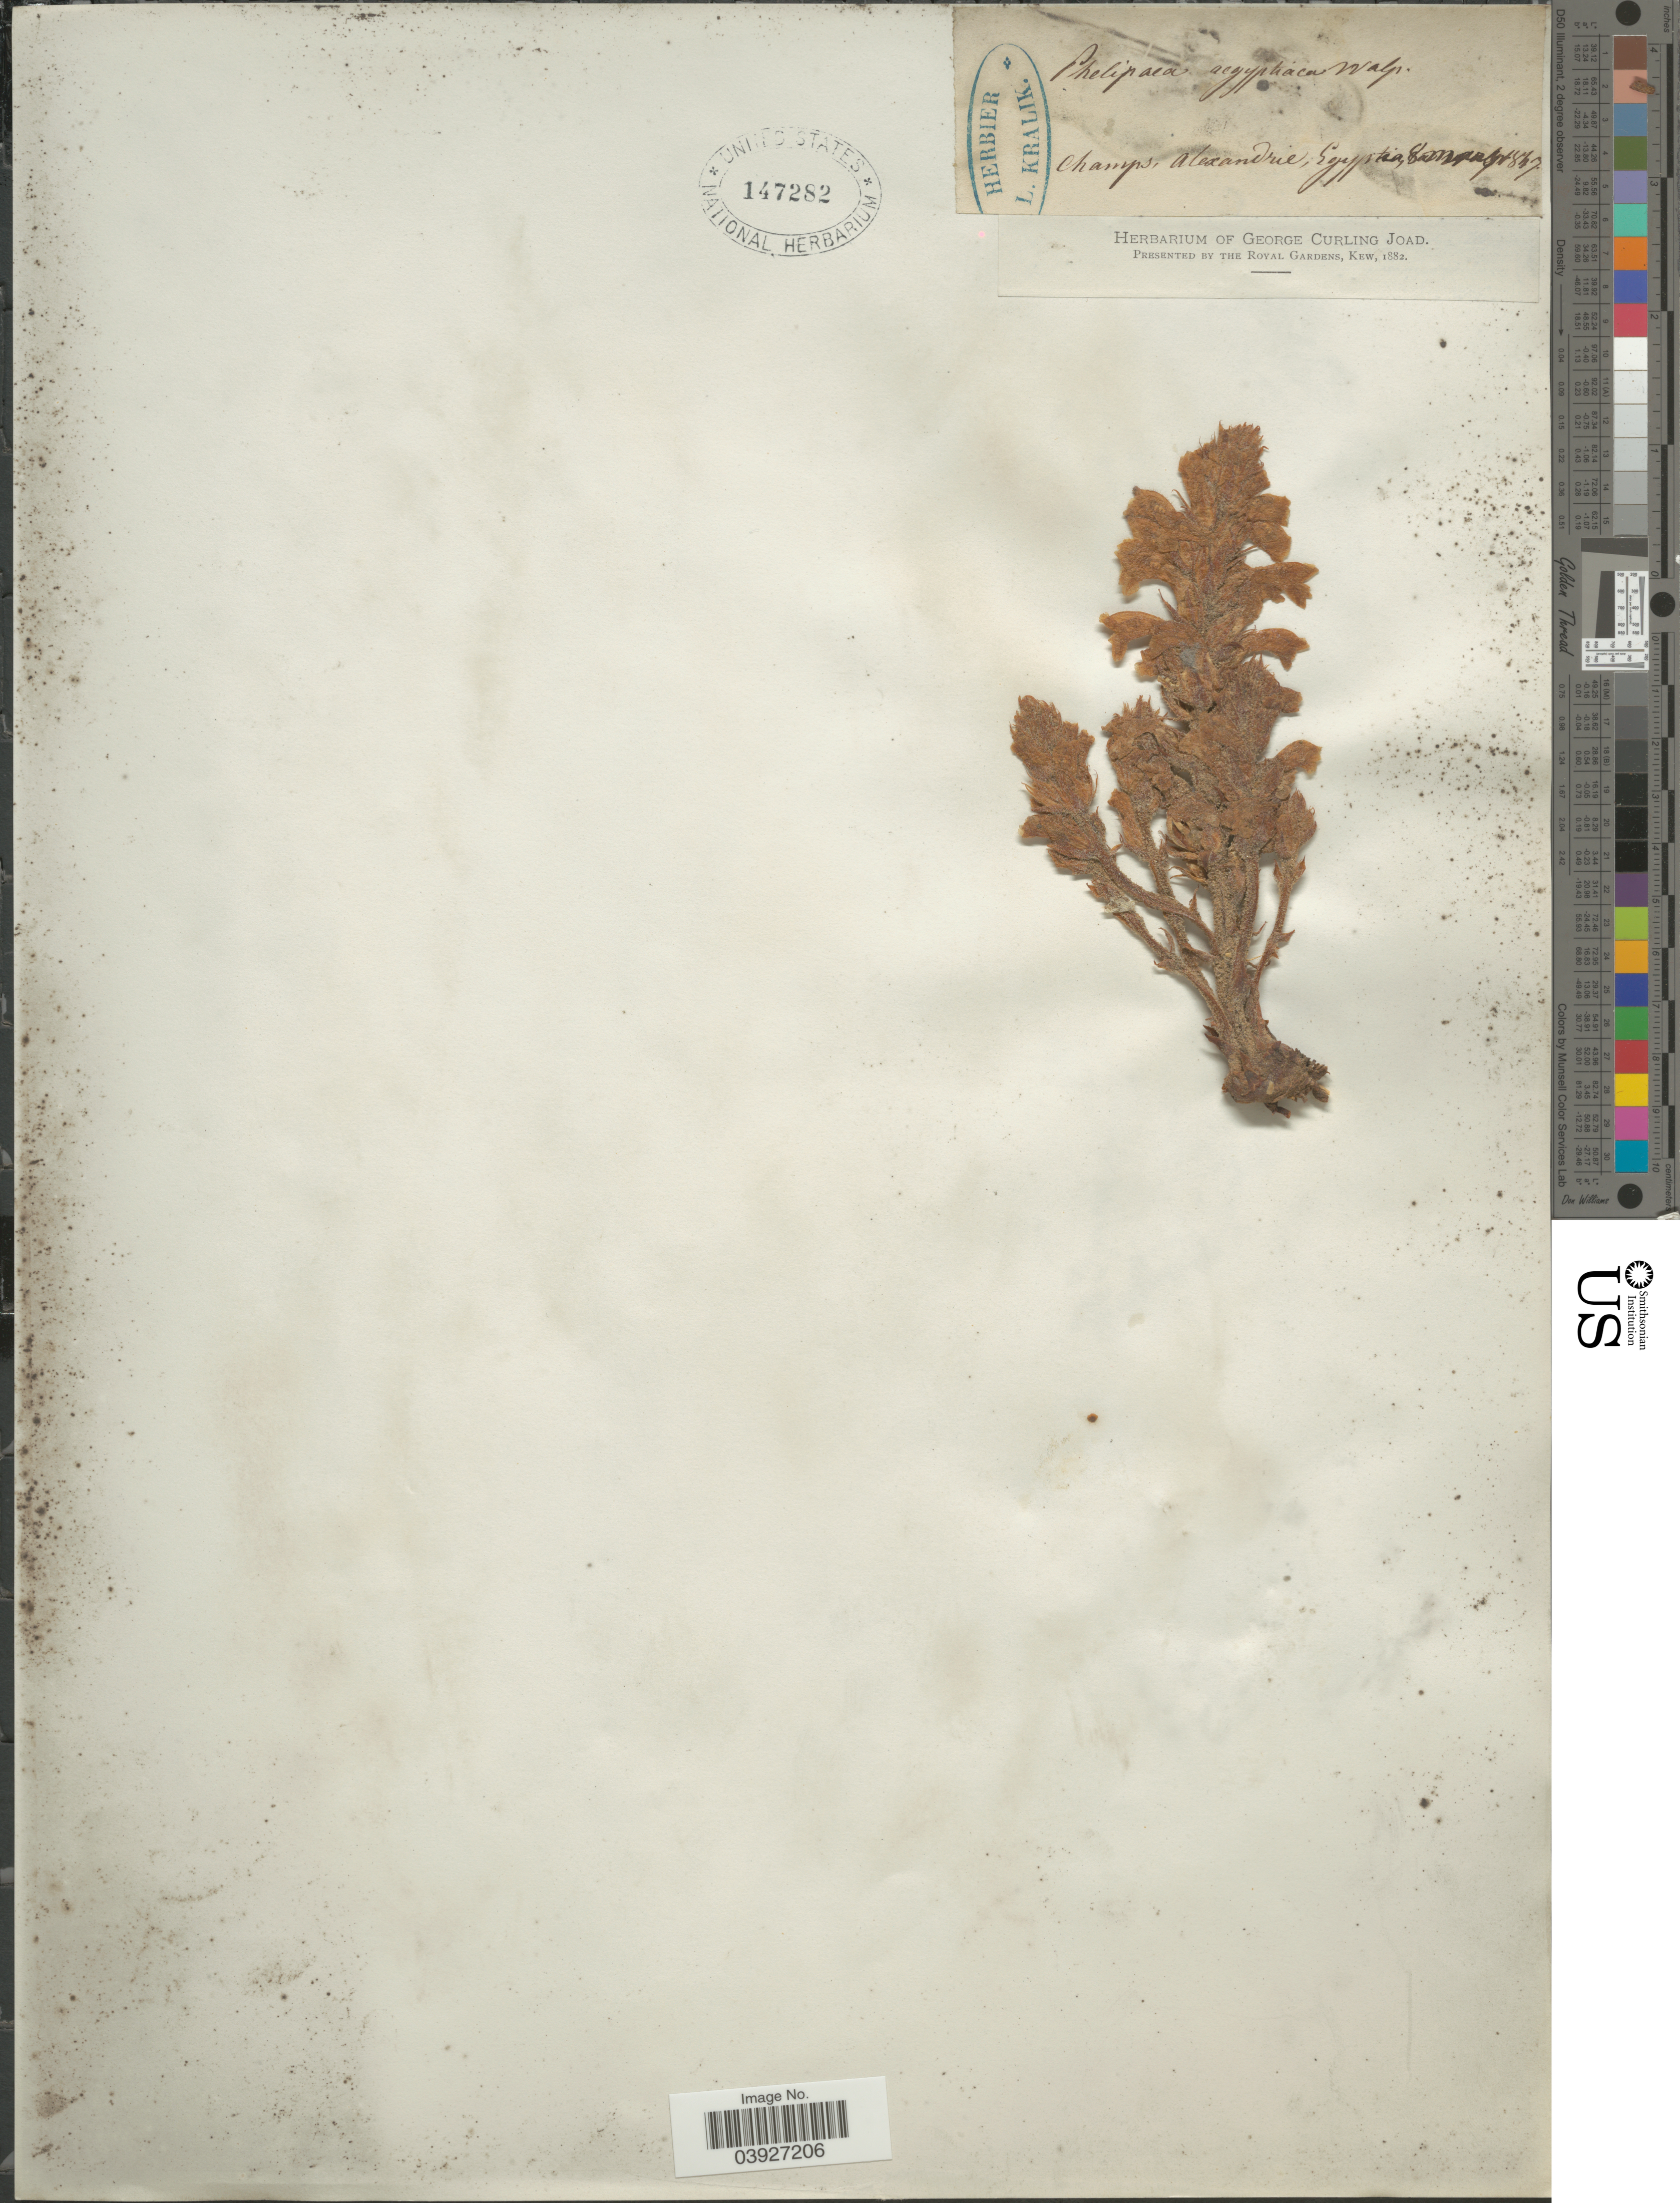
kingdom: Plantae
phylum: Tracheophyta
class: Magnoliopsida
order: Lamiales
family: Orobanchaceae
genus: Orobanche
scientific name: Orobanche aegyptiaca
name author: Pers.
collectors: ex herb. L. Kralik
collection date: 1847-03-08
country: Egypt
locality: Champs, Alexandrie.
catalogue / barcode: US 147282